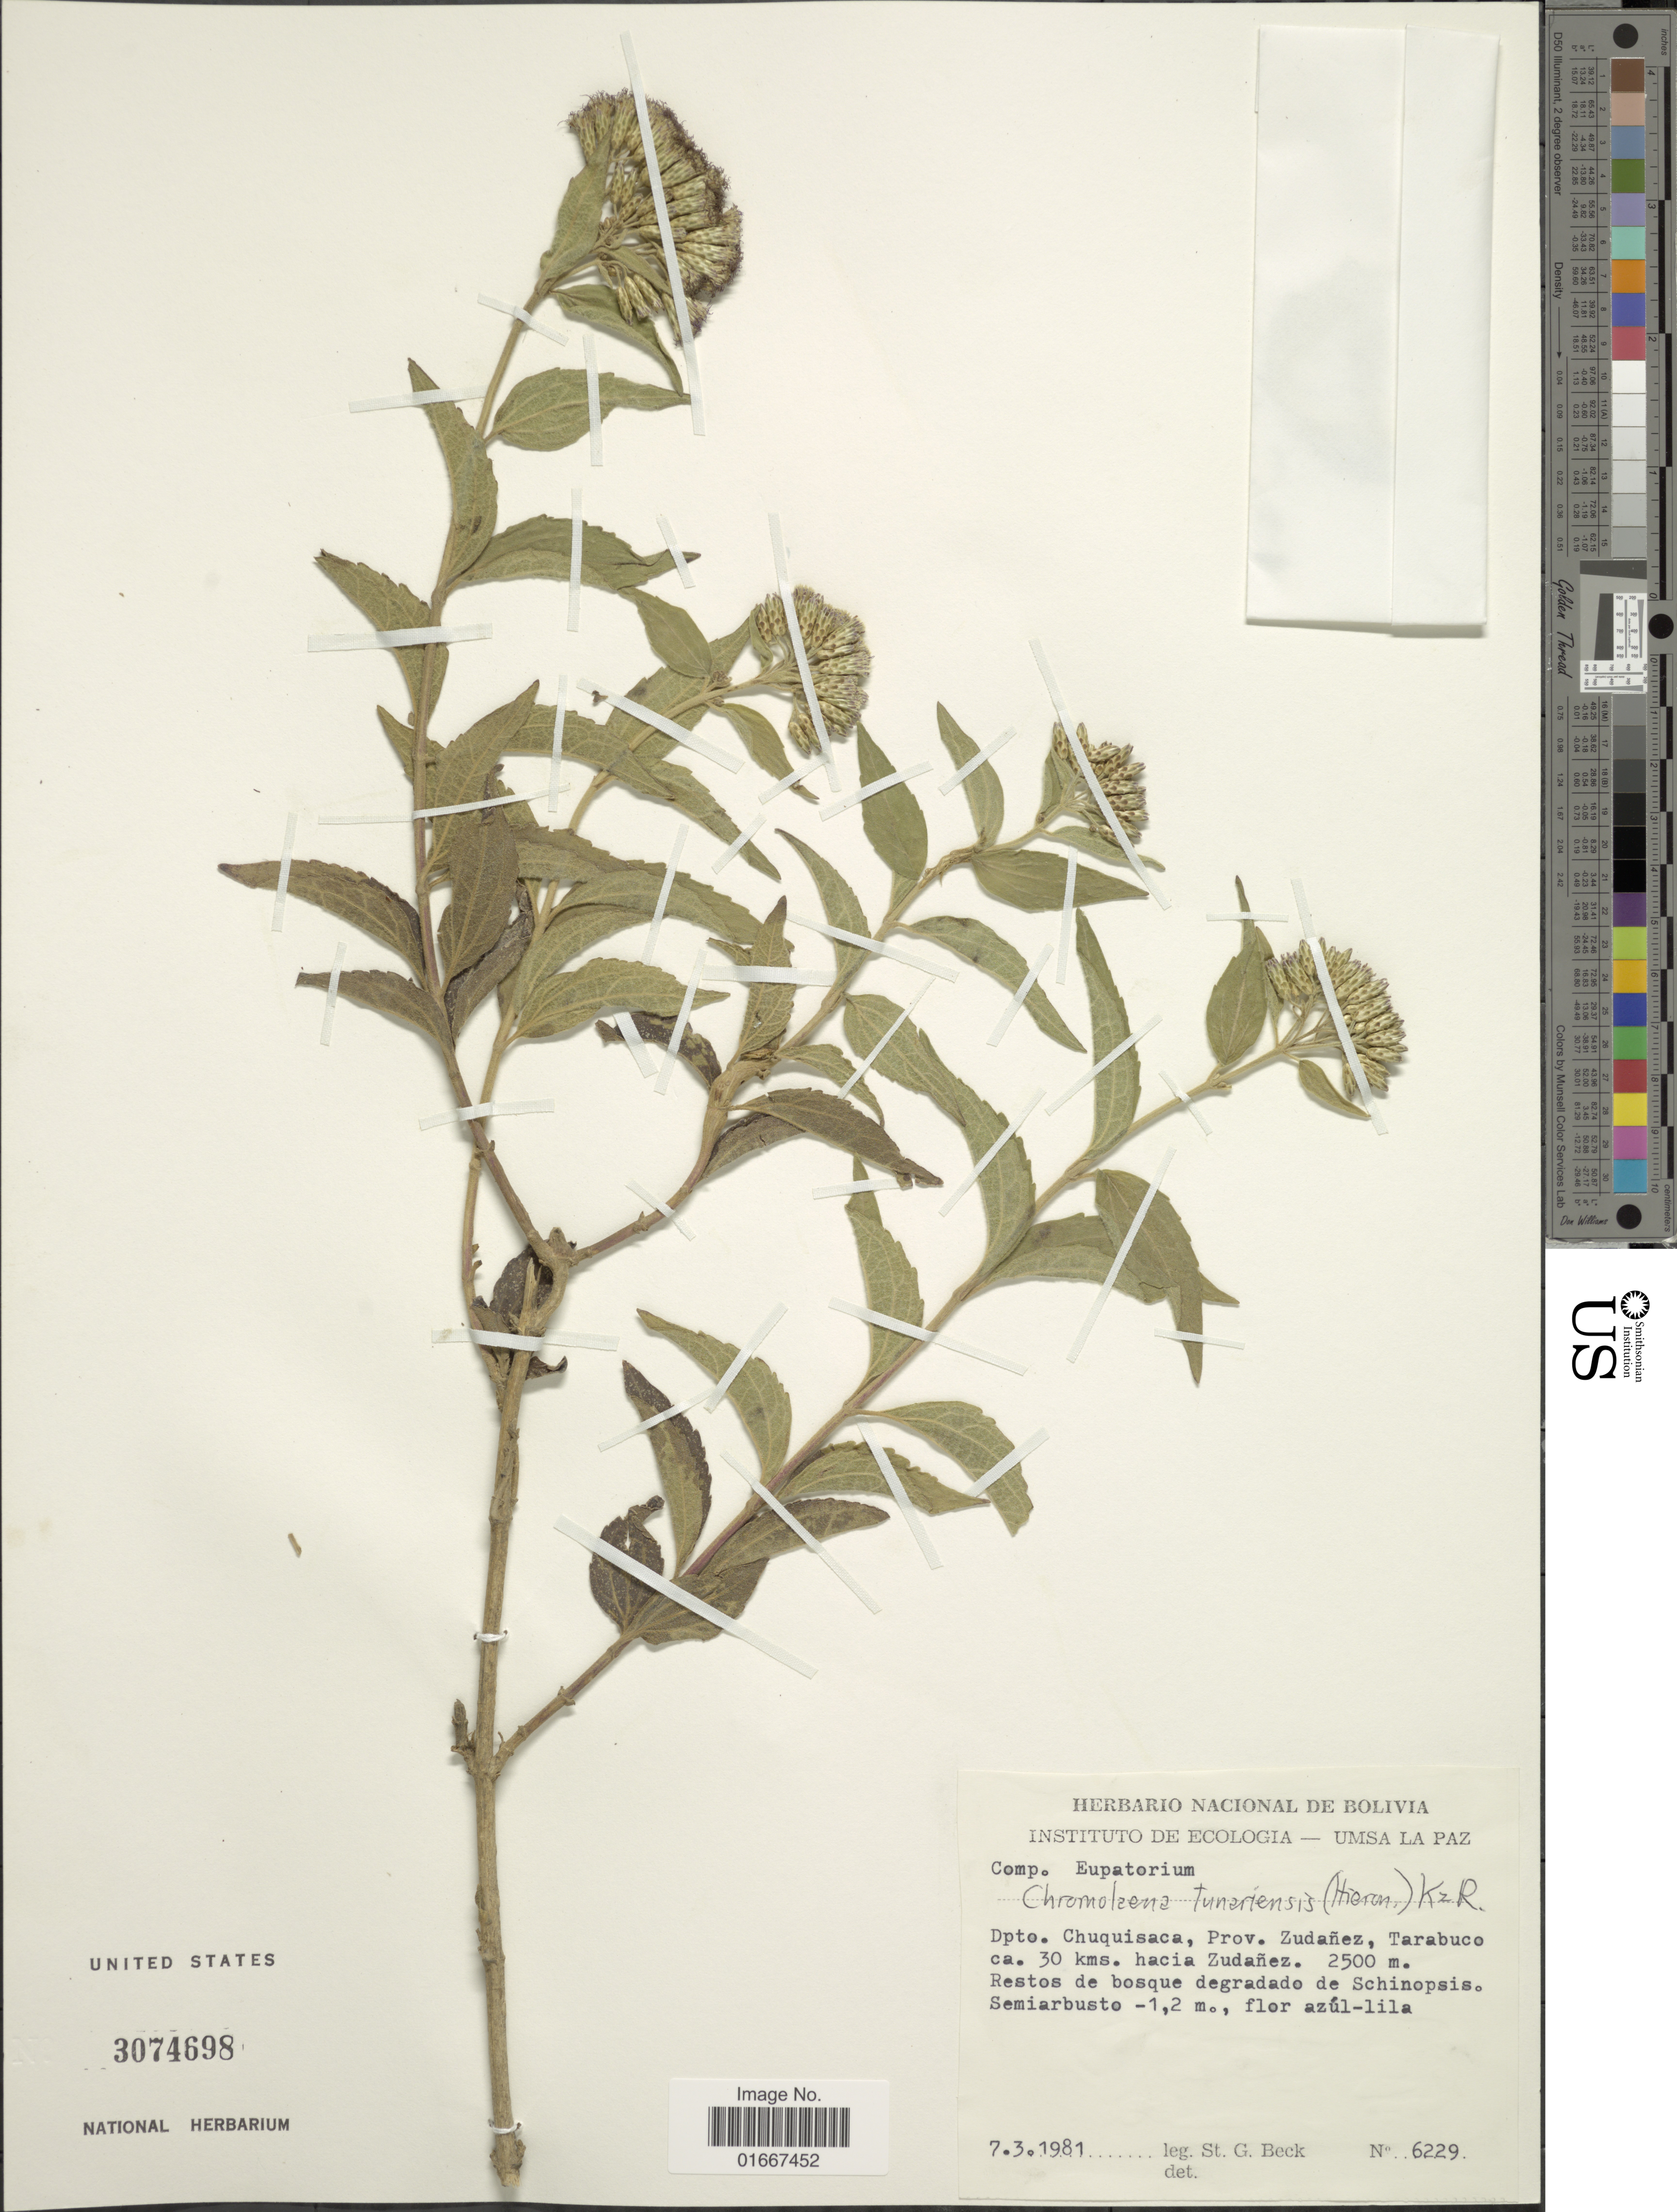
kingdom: Plantae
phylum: Tracheophyta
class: Magnoliopsida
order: Asterales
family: Asteraceae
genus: Chromolaena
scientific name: Chromolaena tunariensis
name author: (Hieron.) R.M. King & H. Rob.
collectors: S. G. Beck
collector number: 6229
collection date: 1981-03-07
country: Bolivia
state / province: Chuquisaca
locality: Prov. Zudanez, Tarabuco ca. 30 kms. hacia Zudanez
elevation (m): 2500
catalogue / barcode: US 3074698